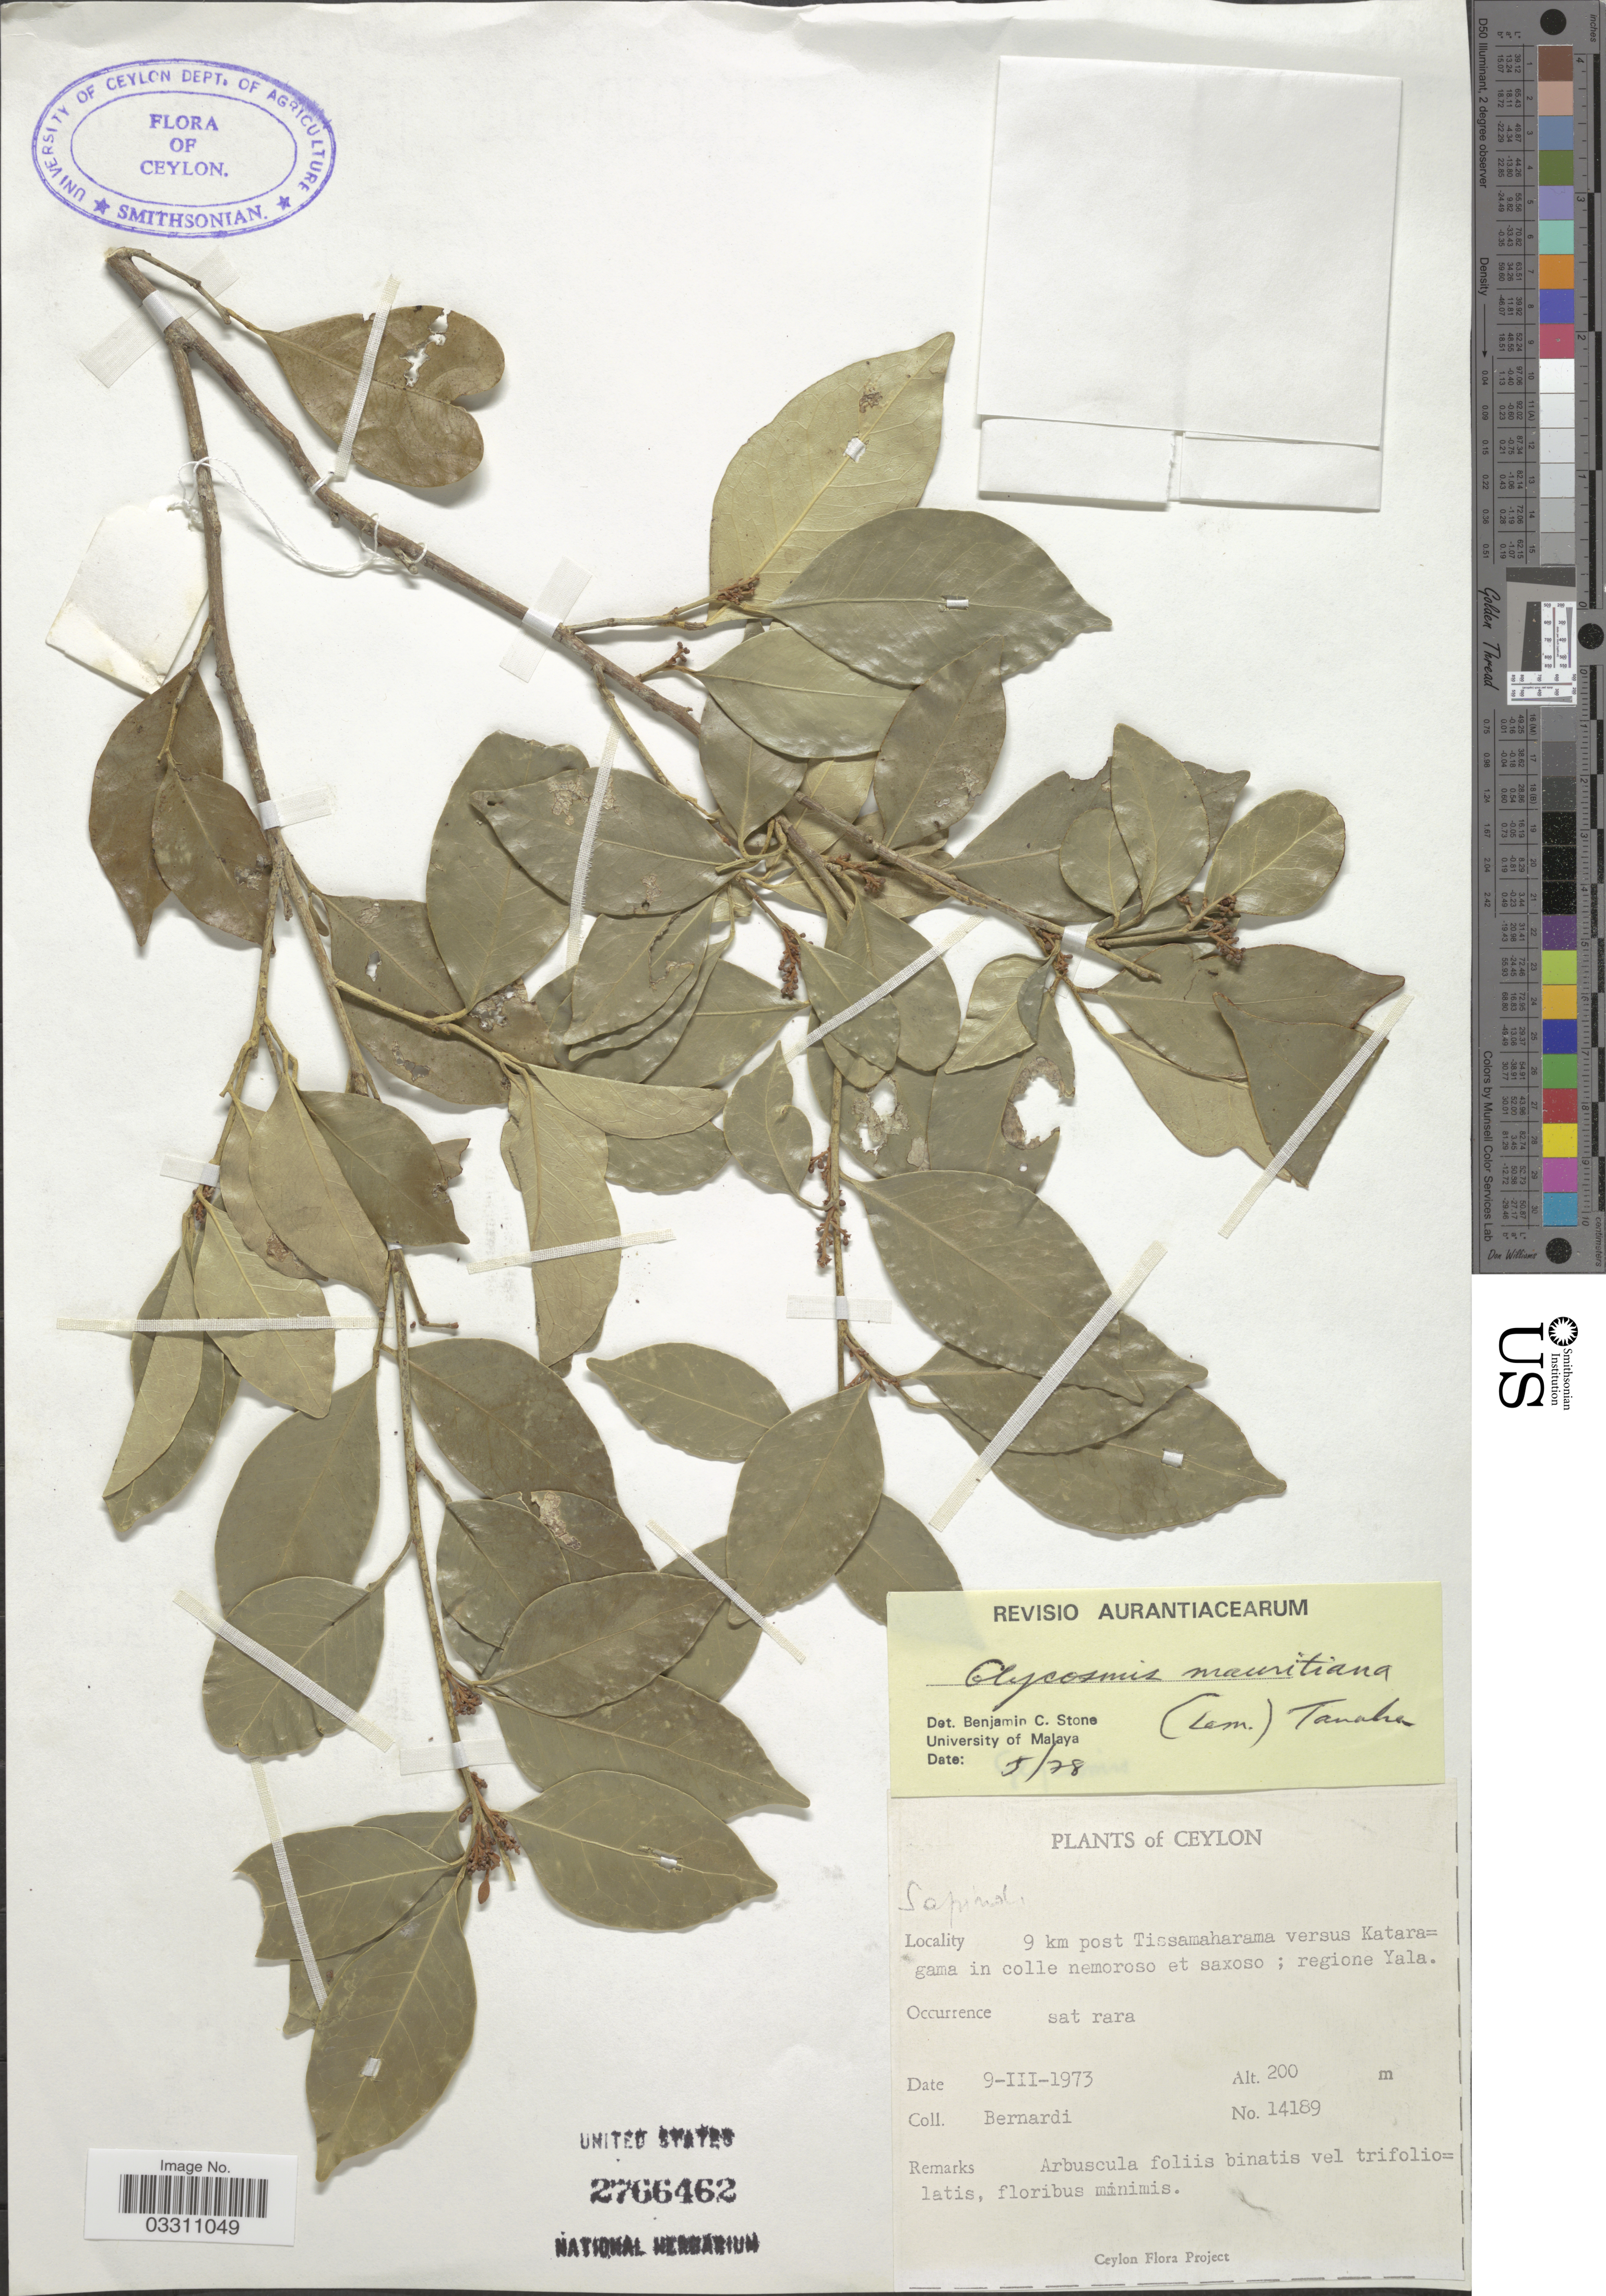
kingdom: Plantae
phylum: Tracheophyta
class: Magnoliopsida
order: Sapindales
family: Rutaceae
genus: Glycosmis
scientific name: Glycosmis mauritiana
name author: (Lamkey) Tanaka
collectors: Bernardi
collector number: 14189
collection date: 1973-03-09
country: Sri Lanka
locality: Ceylon, 9 km post Tissamaharama versus Kataragama in colle nemoroso et saxoso; regione Yala.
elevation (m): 200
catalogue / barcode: US 2766462